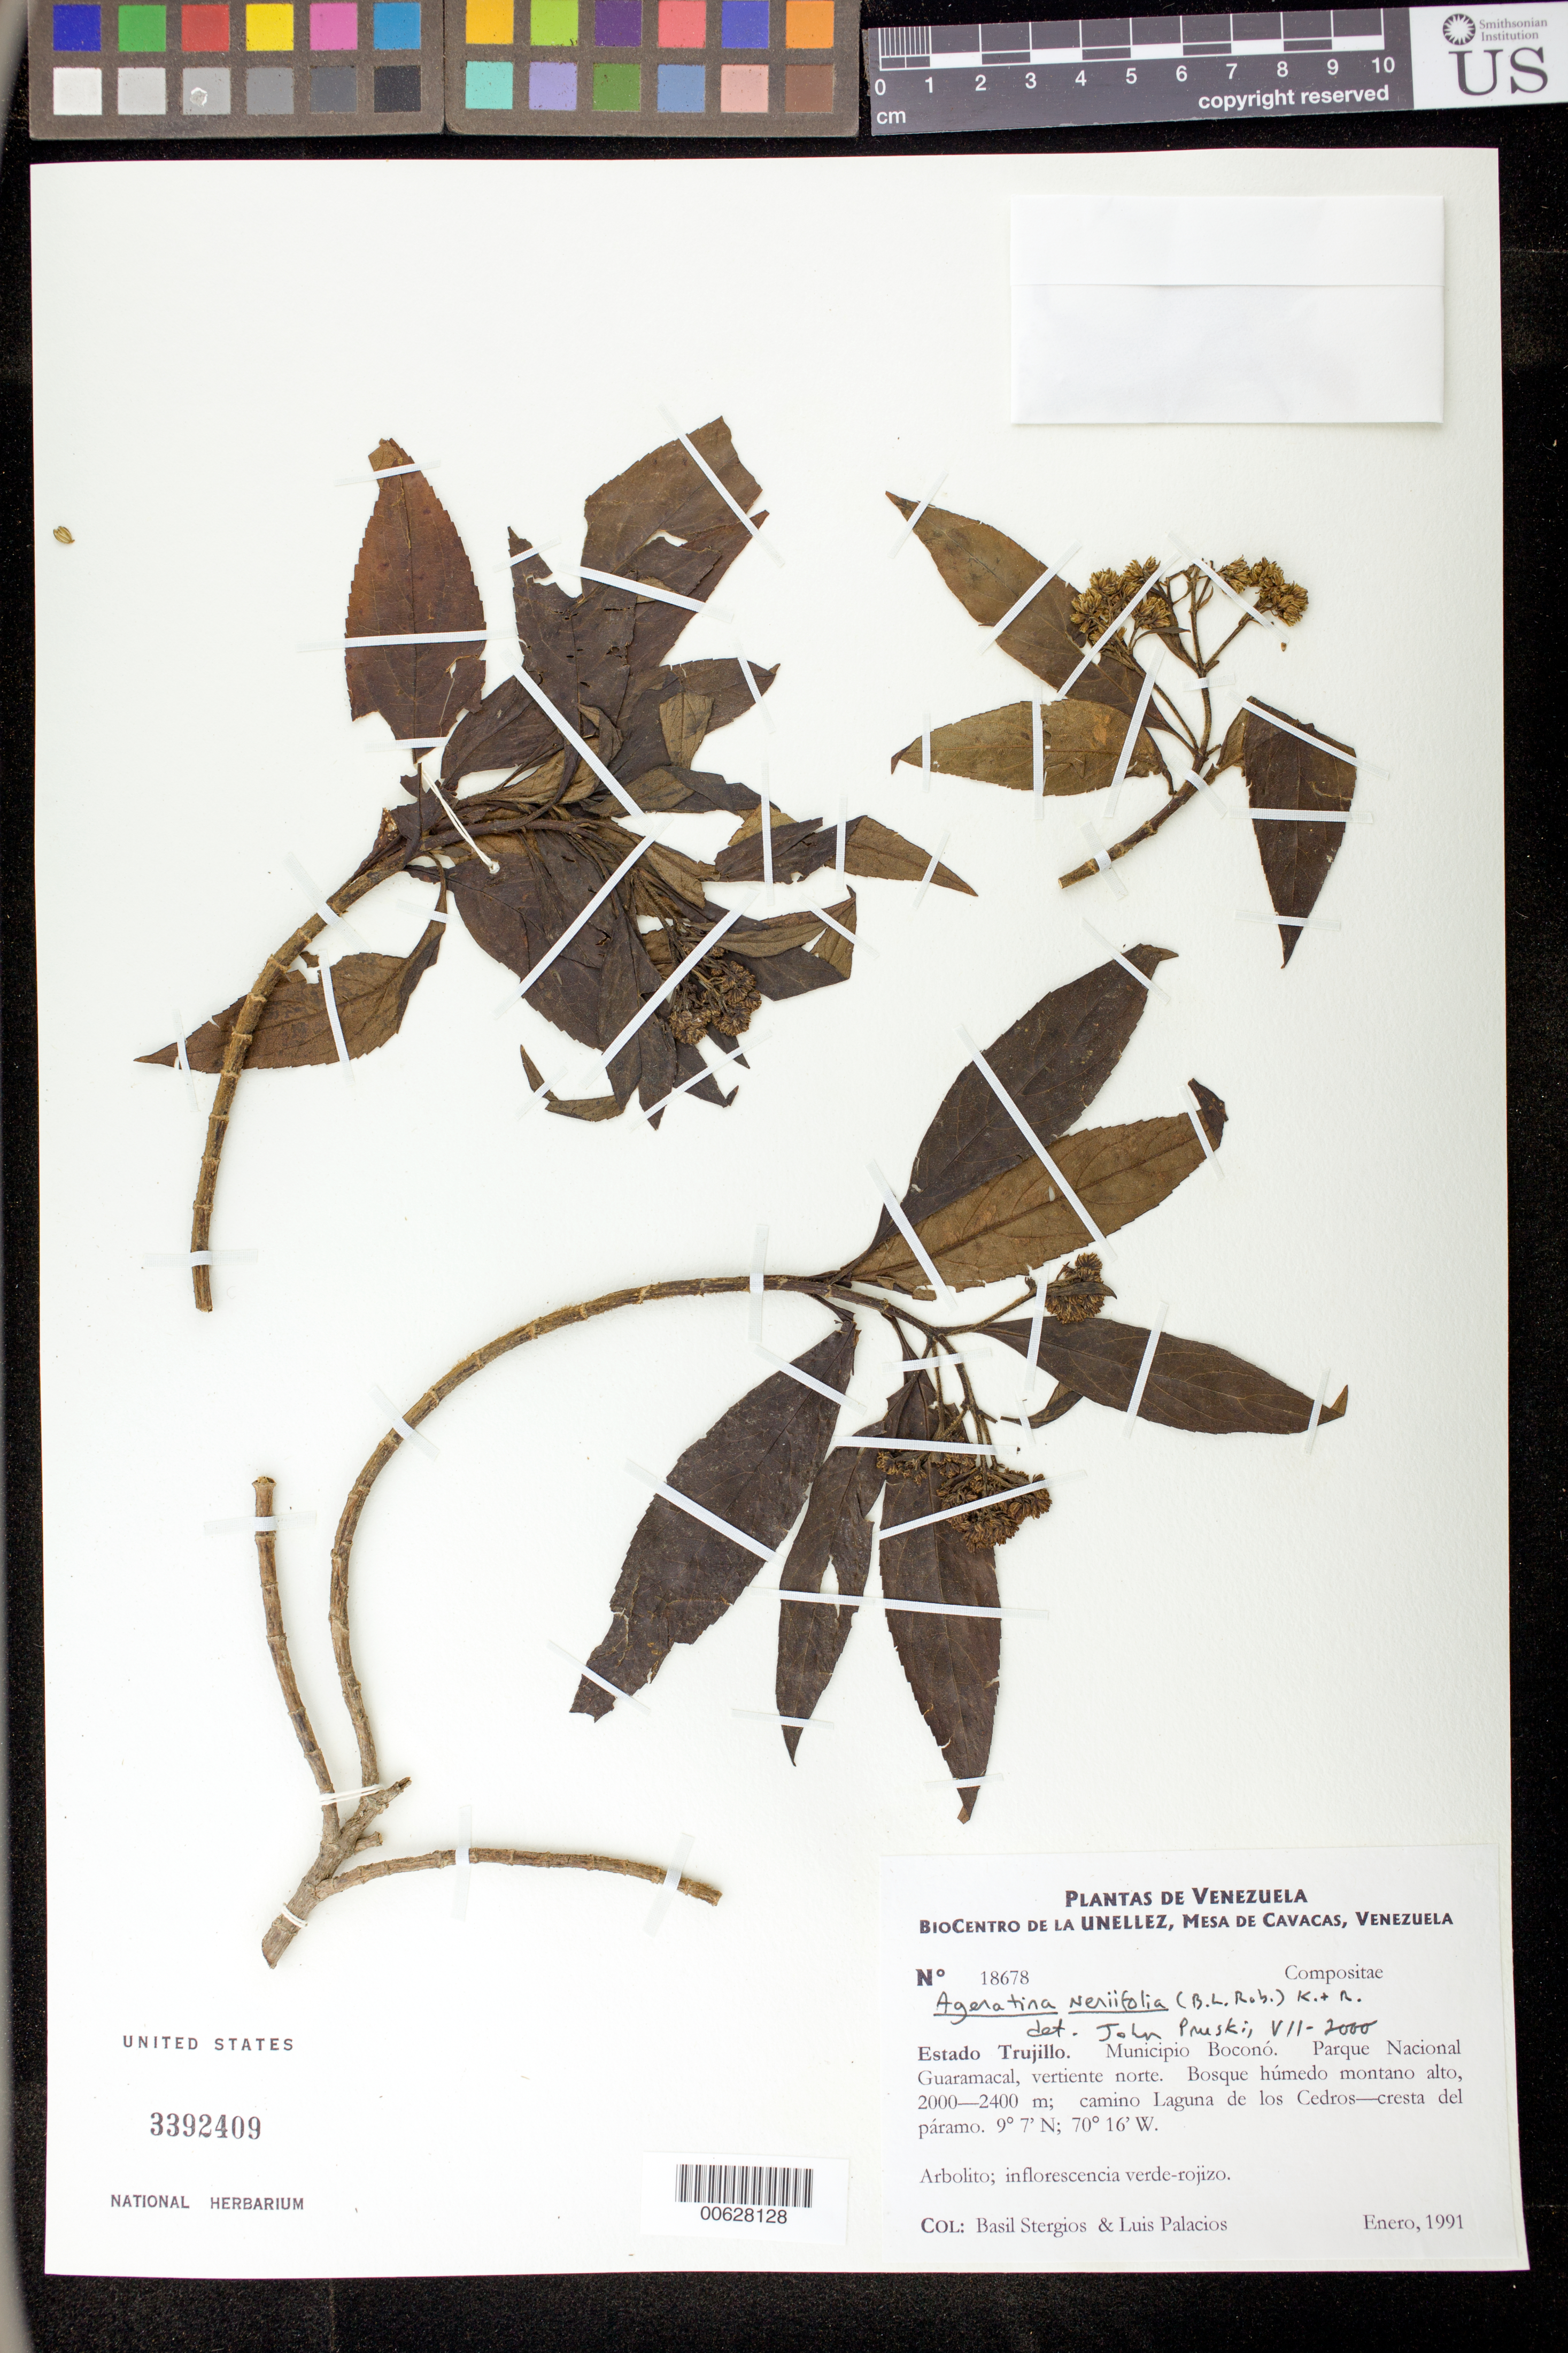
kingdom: Plantae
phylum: Tracheophyta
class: Magnoliopsida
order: Asterales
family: Asteraceae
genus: Ageratina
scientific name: Ageratina neriifolia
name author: (B.L. Rob.) R.M. King & H. Rob.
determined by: Pruski, J. F.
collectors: B. G. Stergios & L. Palacios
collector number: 18678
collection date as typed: Jan 1991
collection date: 1991-01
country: Venezuela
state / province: Trujillo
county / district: Boconó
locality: Parque Nacional Guaramacal, vertiente N, camino laguna de los Cedros-cresta del páramo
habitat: Bosque húmedo montano alto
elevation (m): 2000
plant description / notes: PORT, US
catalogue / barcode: US 3392409